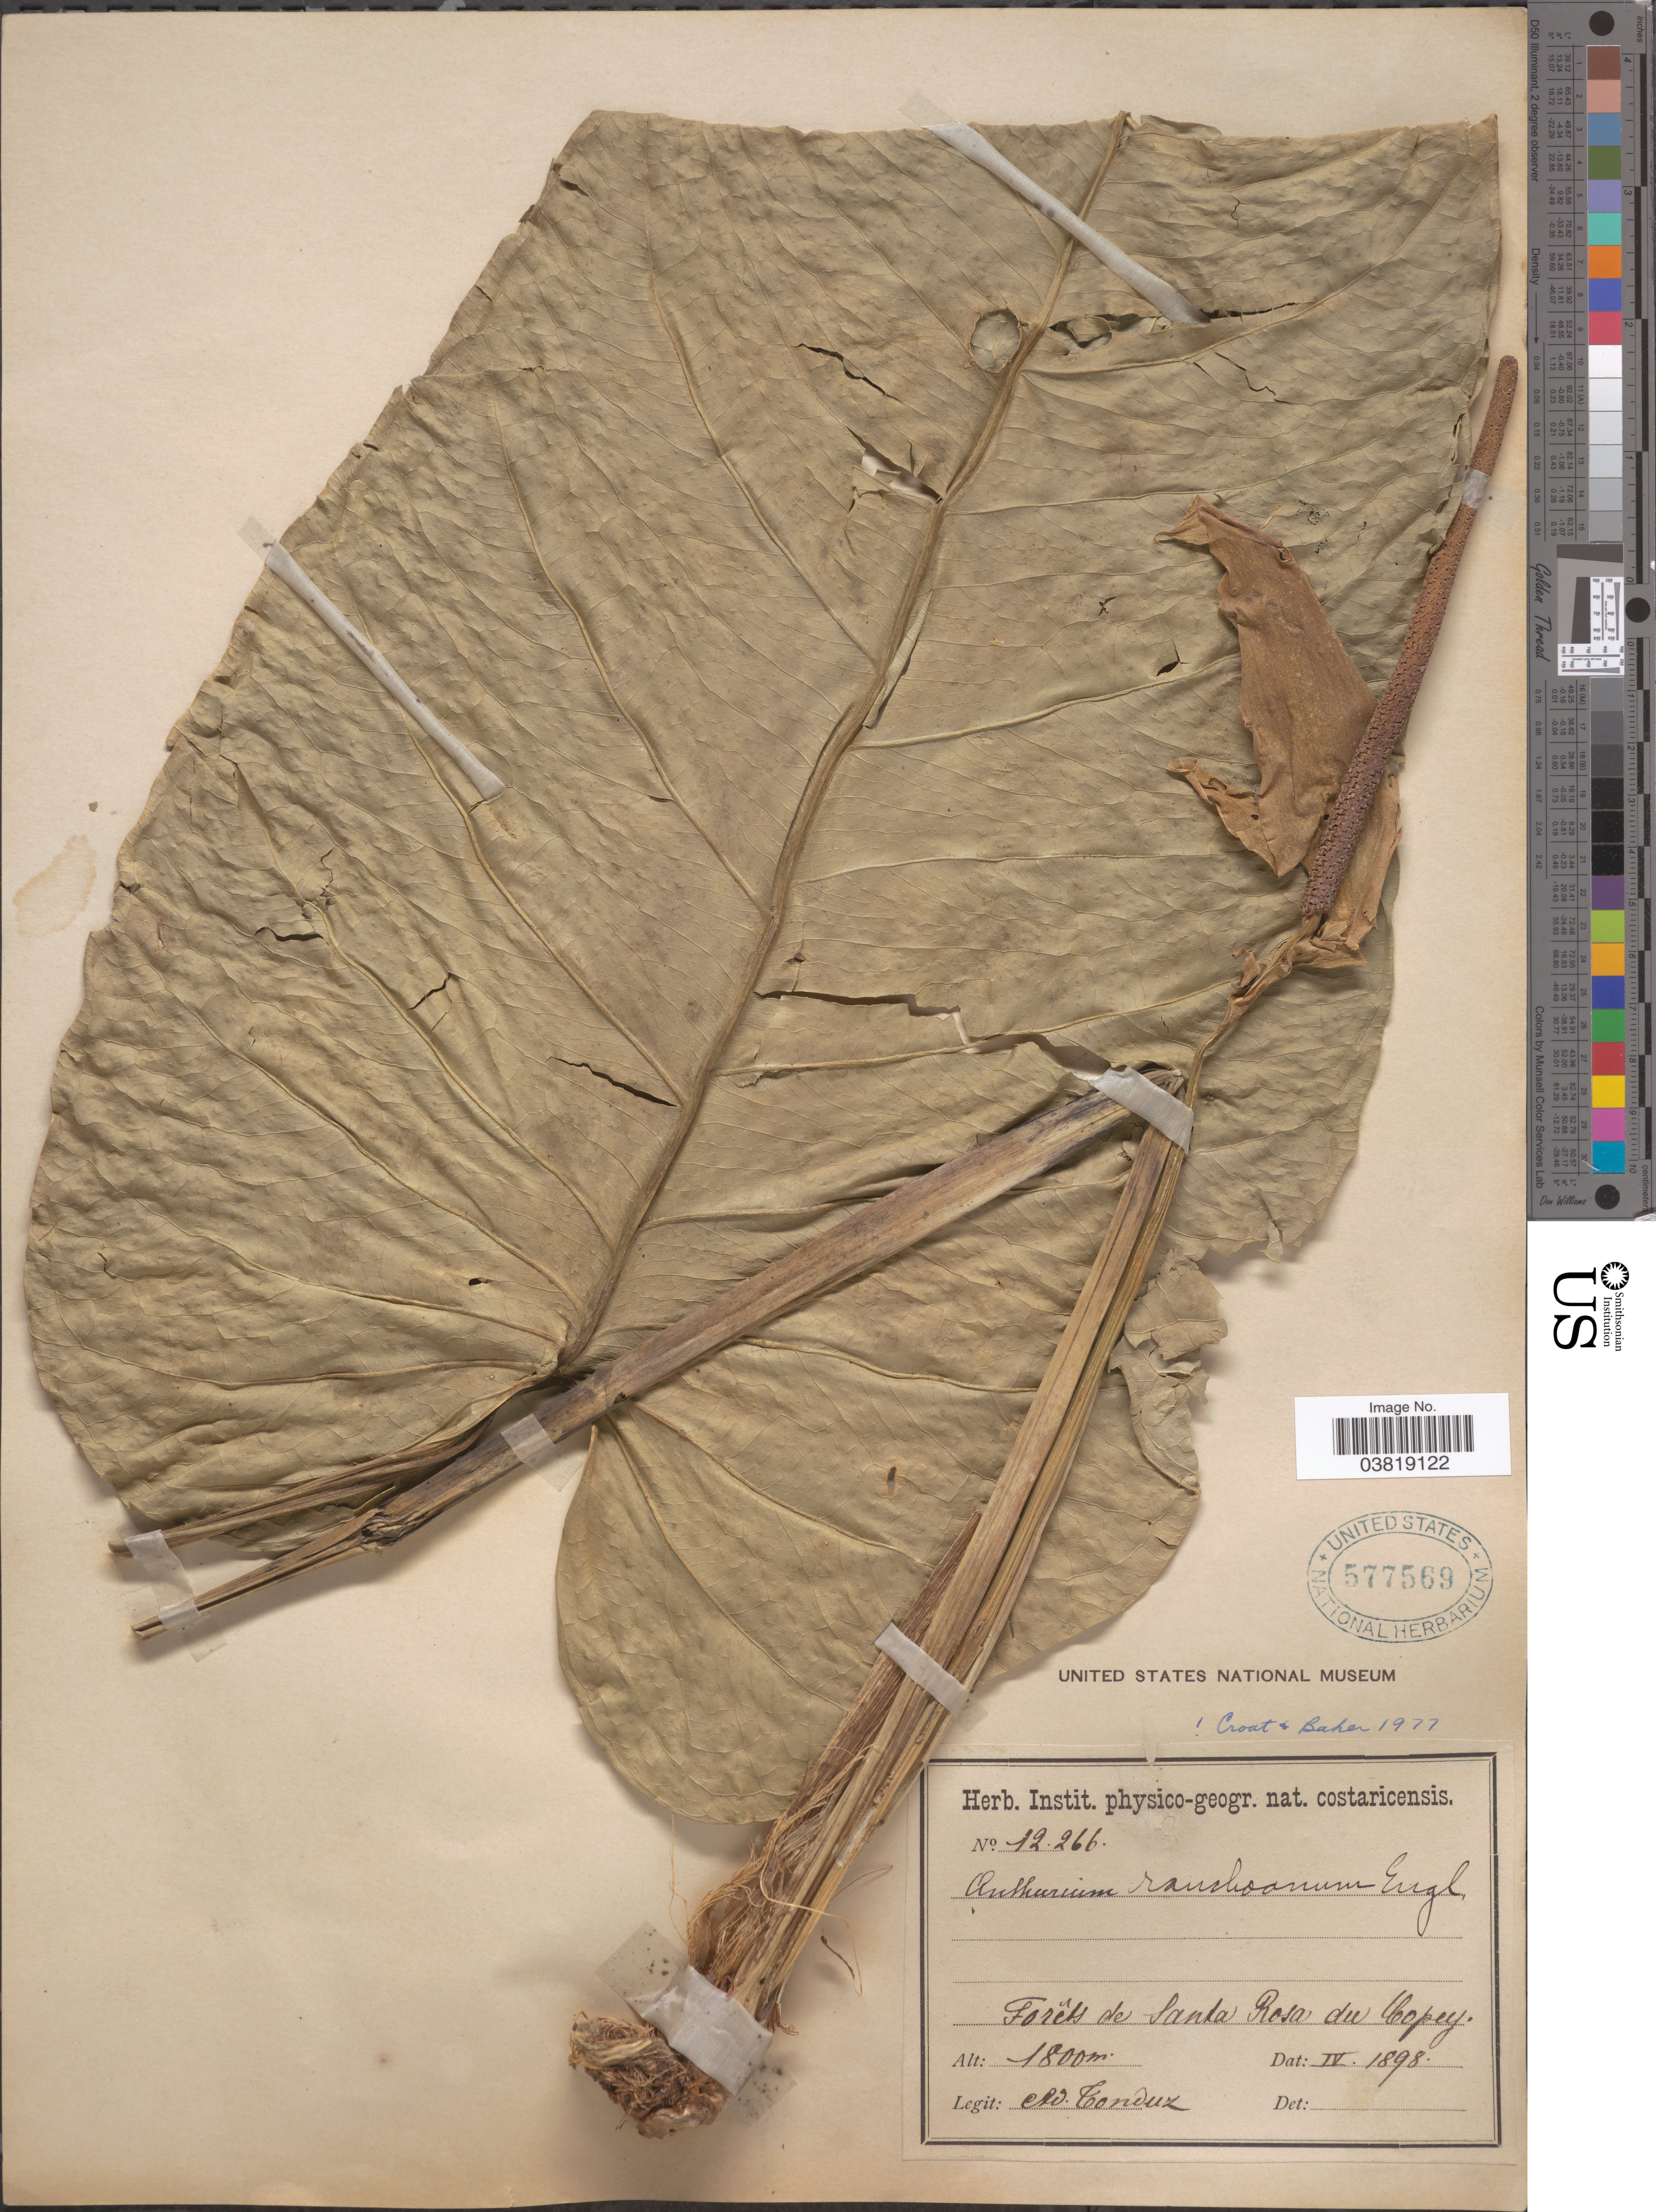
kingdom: Plantae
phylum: Tracheophyta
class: Liliopsida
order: Alismatales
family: Araceae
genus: Anthurium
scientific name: Anthurium ranchoanum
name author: Engl.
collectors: A. Tonduz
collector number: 12266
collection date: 1898-04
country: Costa Rica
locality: Forêts de Santa Rosa du Copey.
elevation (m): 1800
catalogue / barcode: US 577569